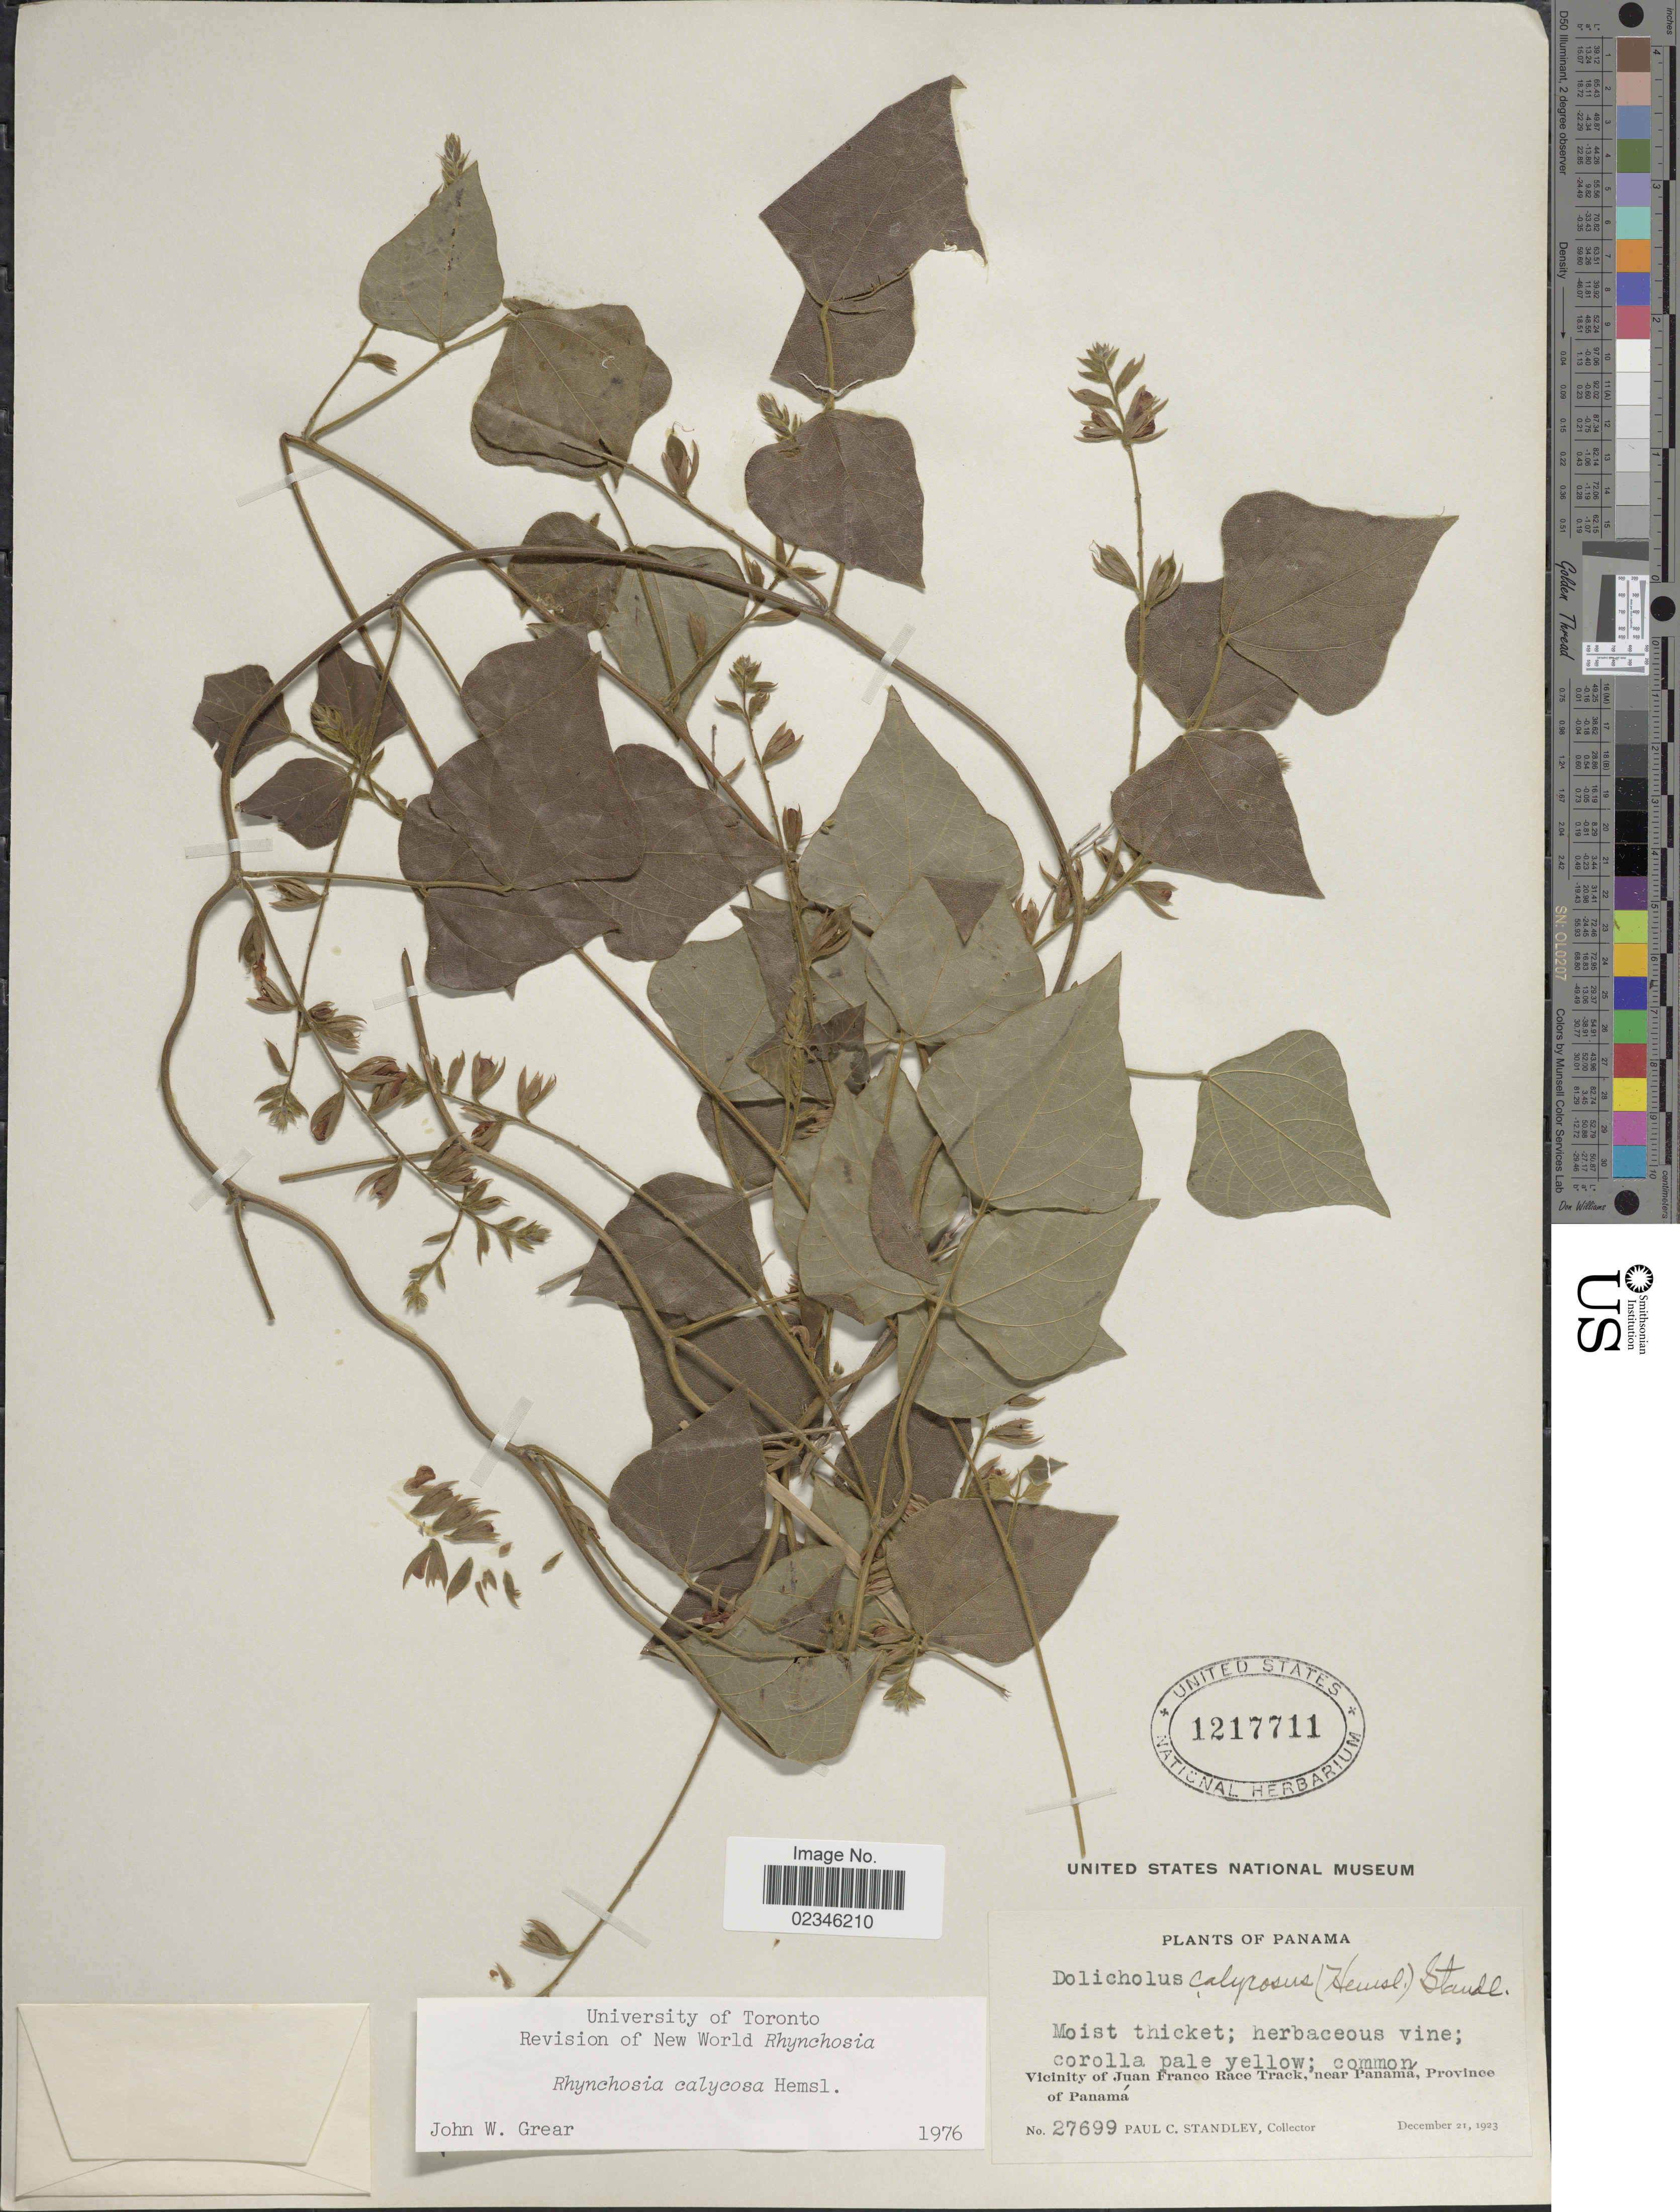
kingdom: Plantae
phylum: Tracheophyta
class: Magnoliopsida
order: Fabales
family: Fabaceae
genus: Rhynchosia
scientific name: Rhynchosia calycosa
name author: Hemsl.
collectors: P. C. Standley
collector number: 27699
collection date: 1923-12-21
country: Panama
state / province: Panamá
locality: Vicinity of Juan Franco Race Track, near Panama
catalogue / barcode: US 1217711